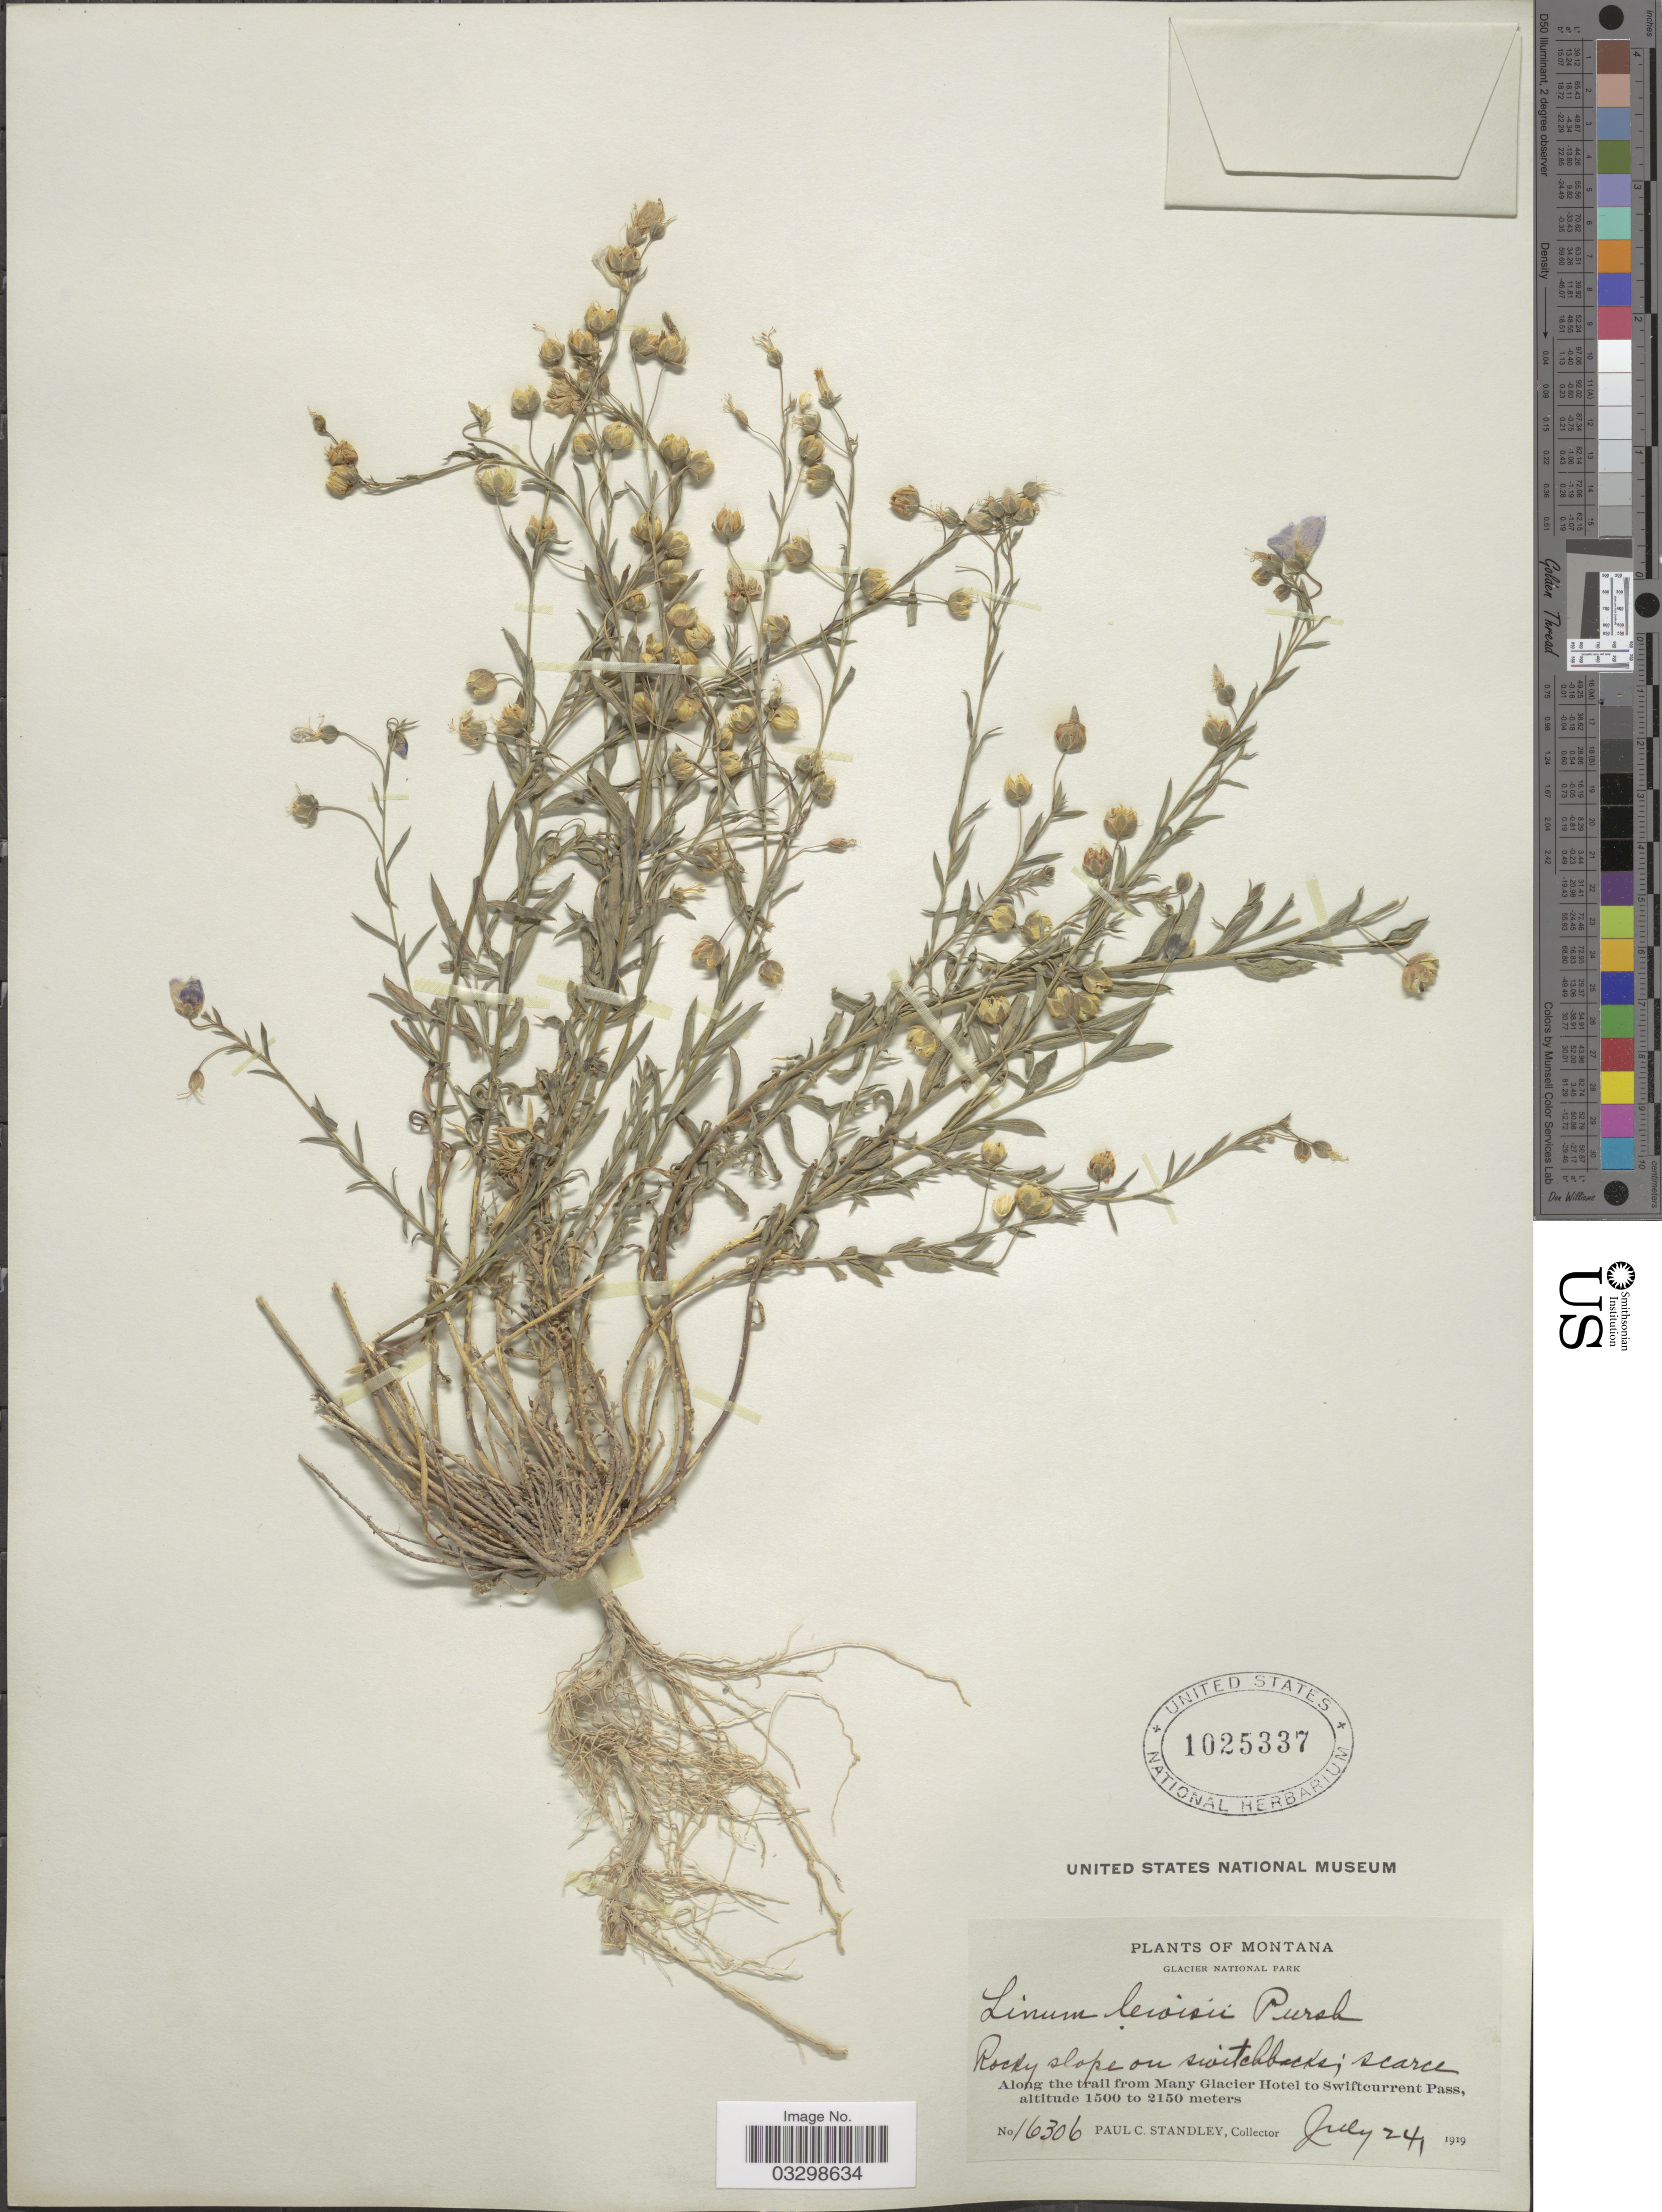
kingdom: Plantae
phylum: Tracheophyta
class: Magnoliopsida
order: Malpighiales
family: Linaceae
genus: Linum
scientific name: Linum lewisii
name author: Pursh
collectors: P. C. Standley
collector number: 16306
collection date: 1919-07-24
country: United States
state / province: Montana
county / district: Glacier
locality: Glacier National Park. Along the trail from Many Glacier Hotel to Swiftcurrent Pass.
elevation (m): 1500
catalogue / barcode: US 1025337